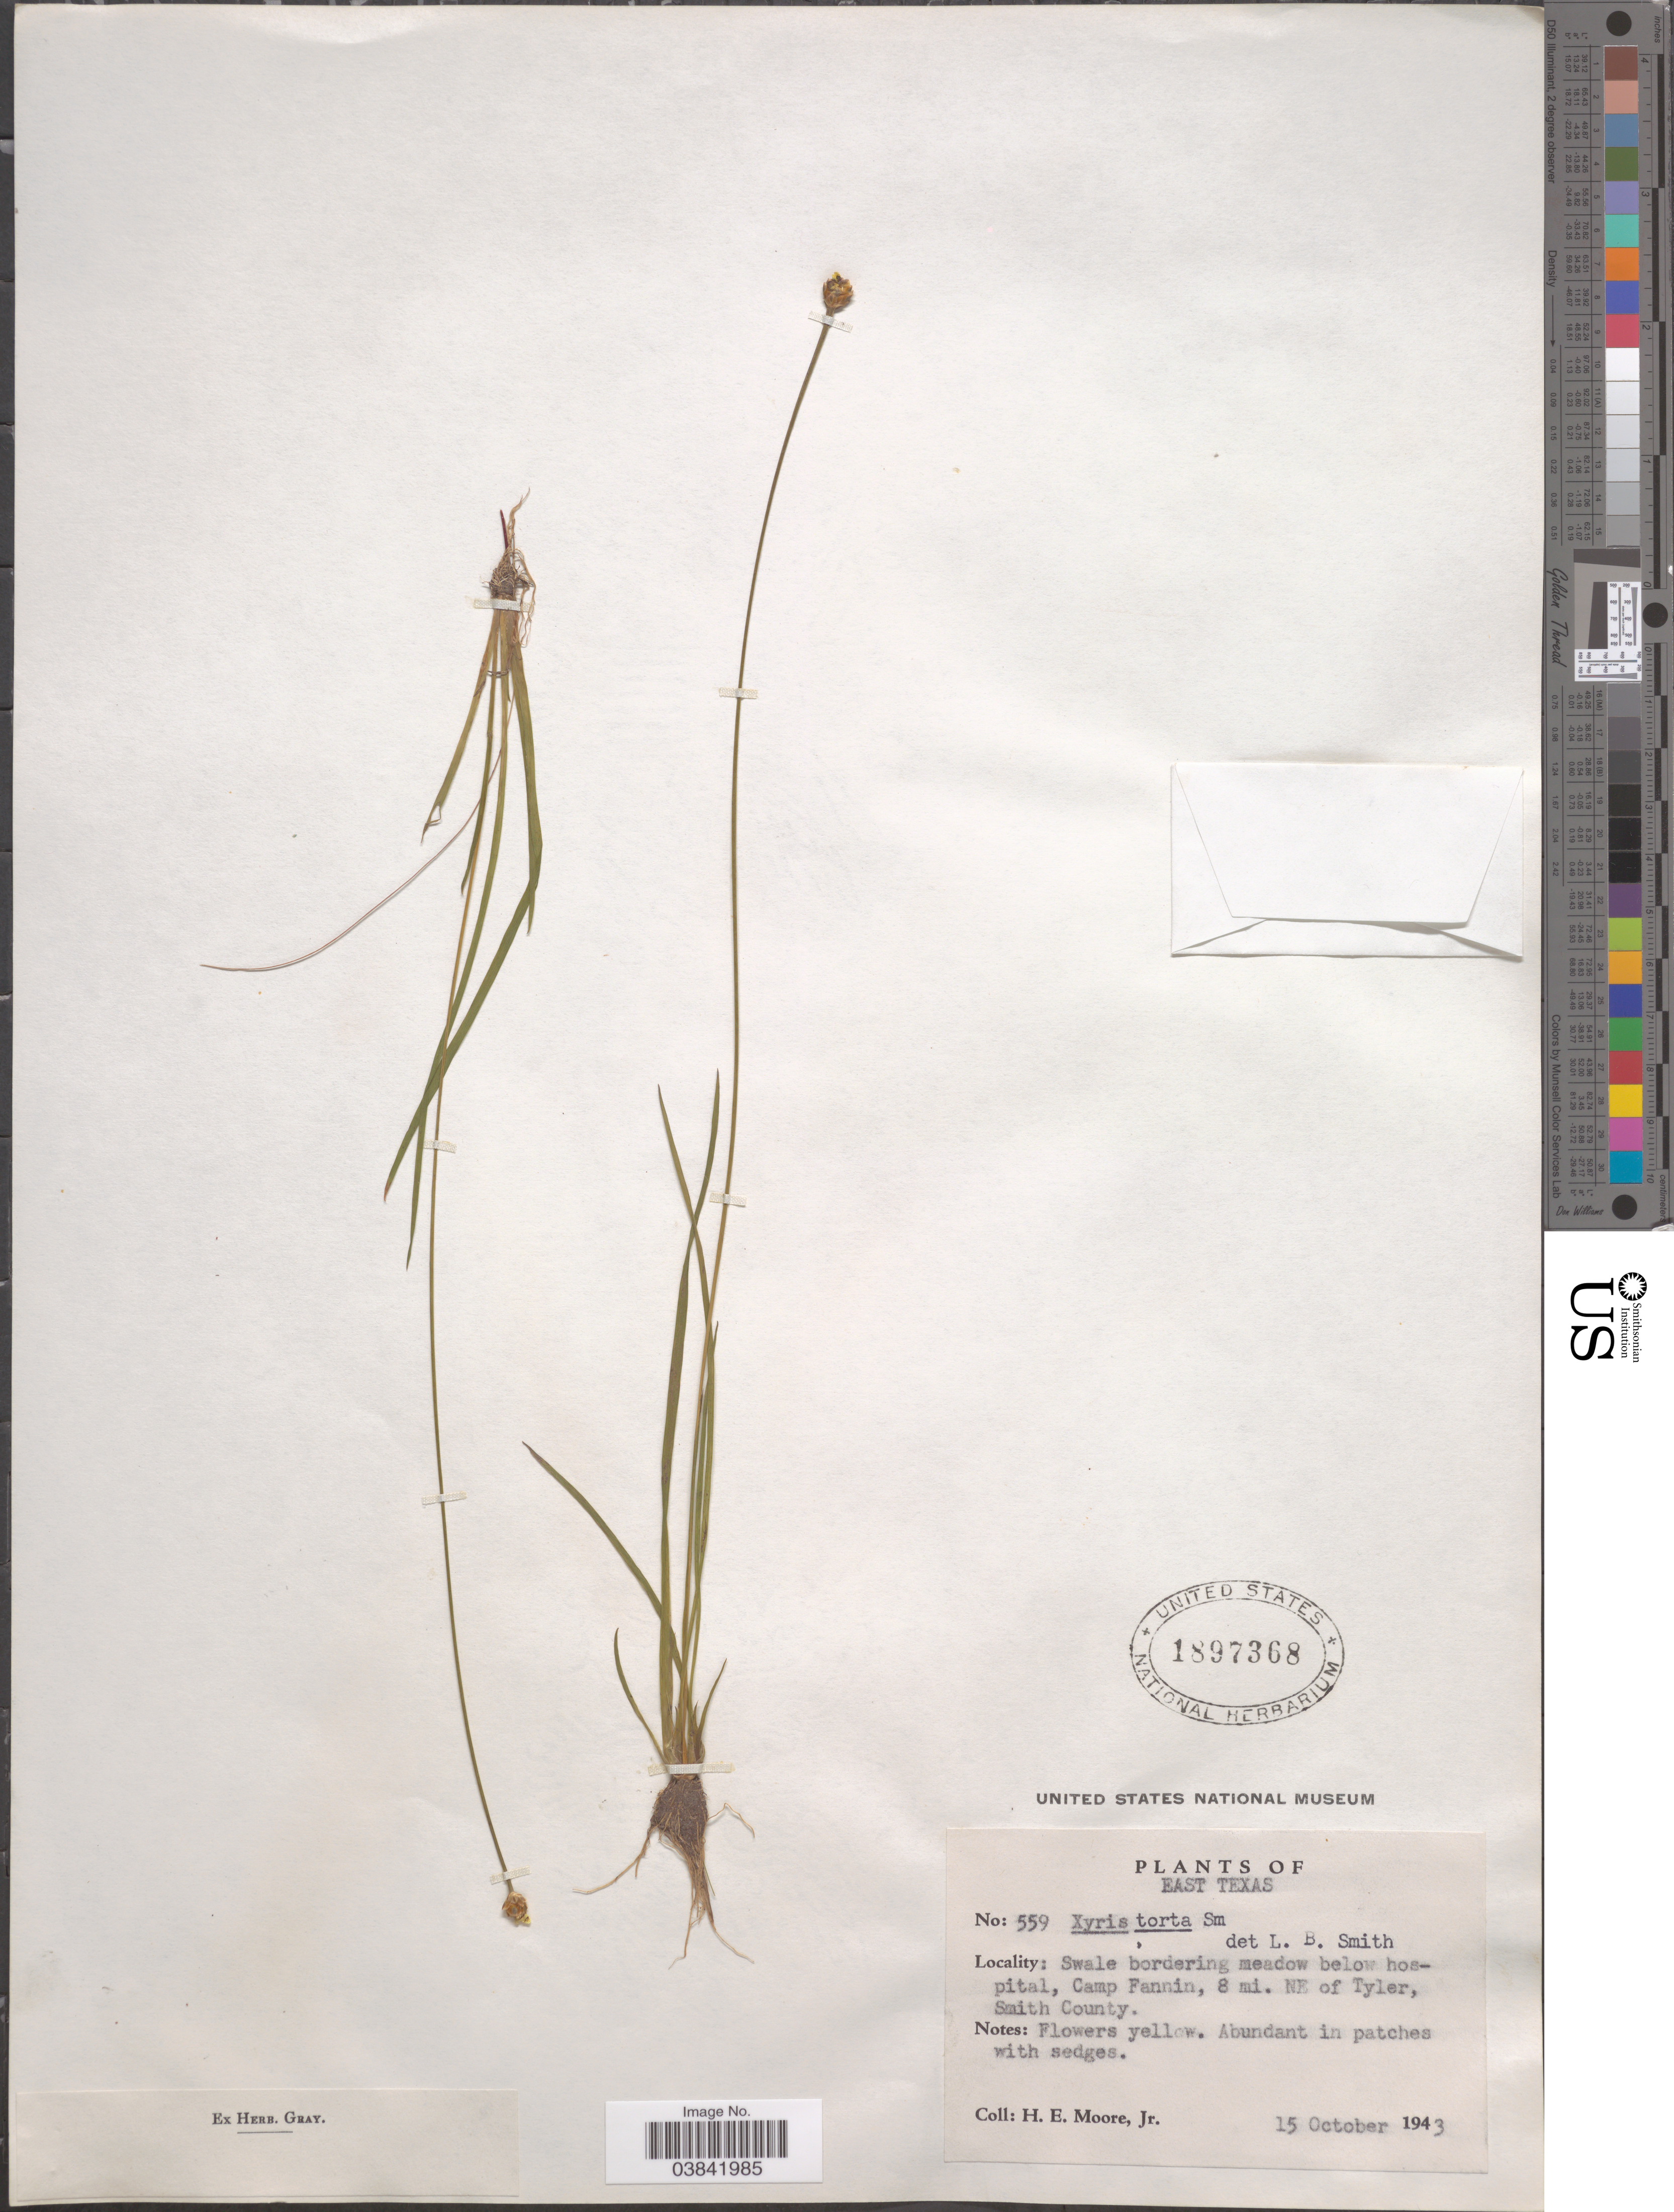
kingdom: Plantae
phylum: Tracheophyta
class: Liliopsida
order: Poales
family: Xyridaceae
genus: Xyris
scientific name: Xyris torta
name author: Sm.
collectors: H. Moore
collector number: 559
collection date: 1943-10-15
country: United States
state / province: Texas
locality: East Texas. Swale bordering meadow below hospital, Camp Fannin, 8 mi. NE of Tyler, Smith County.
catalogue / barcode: US 1897368